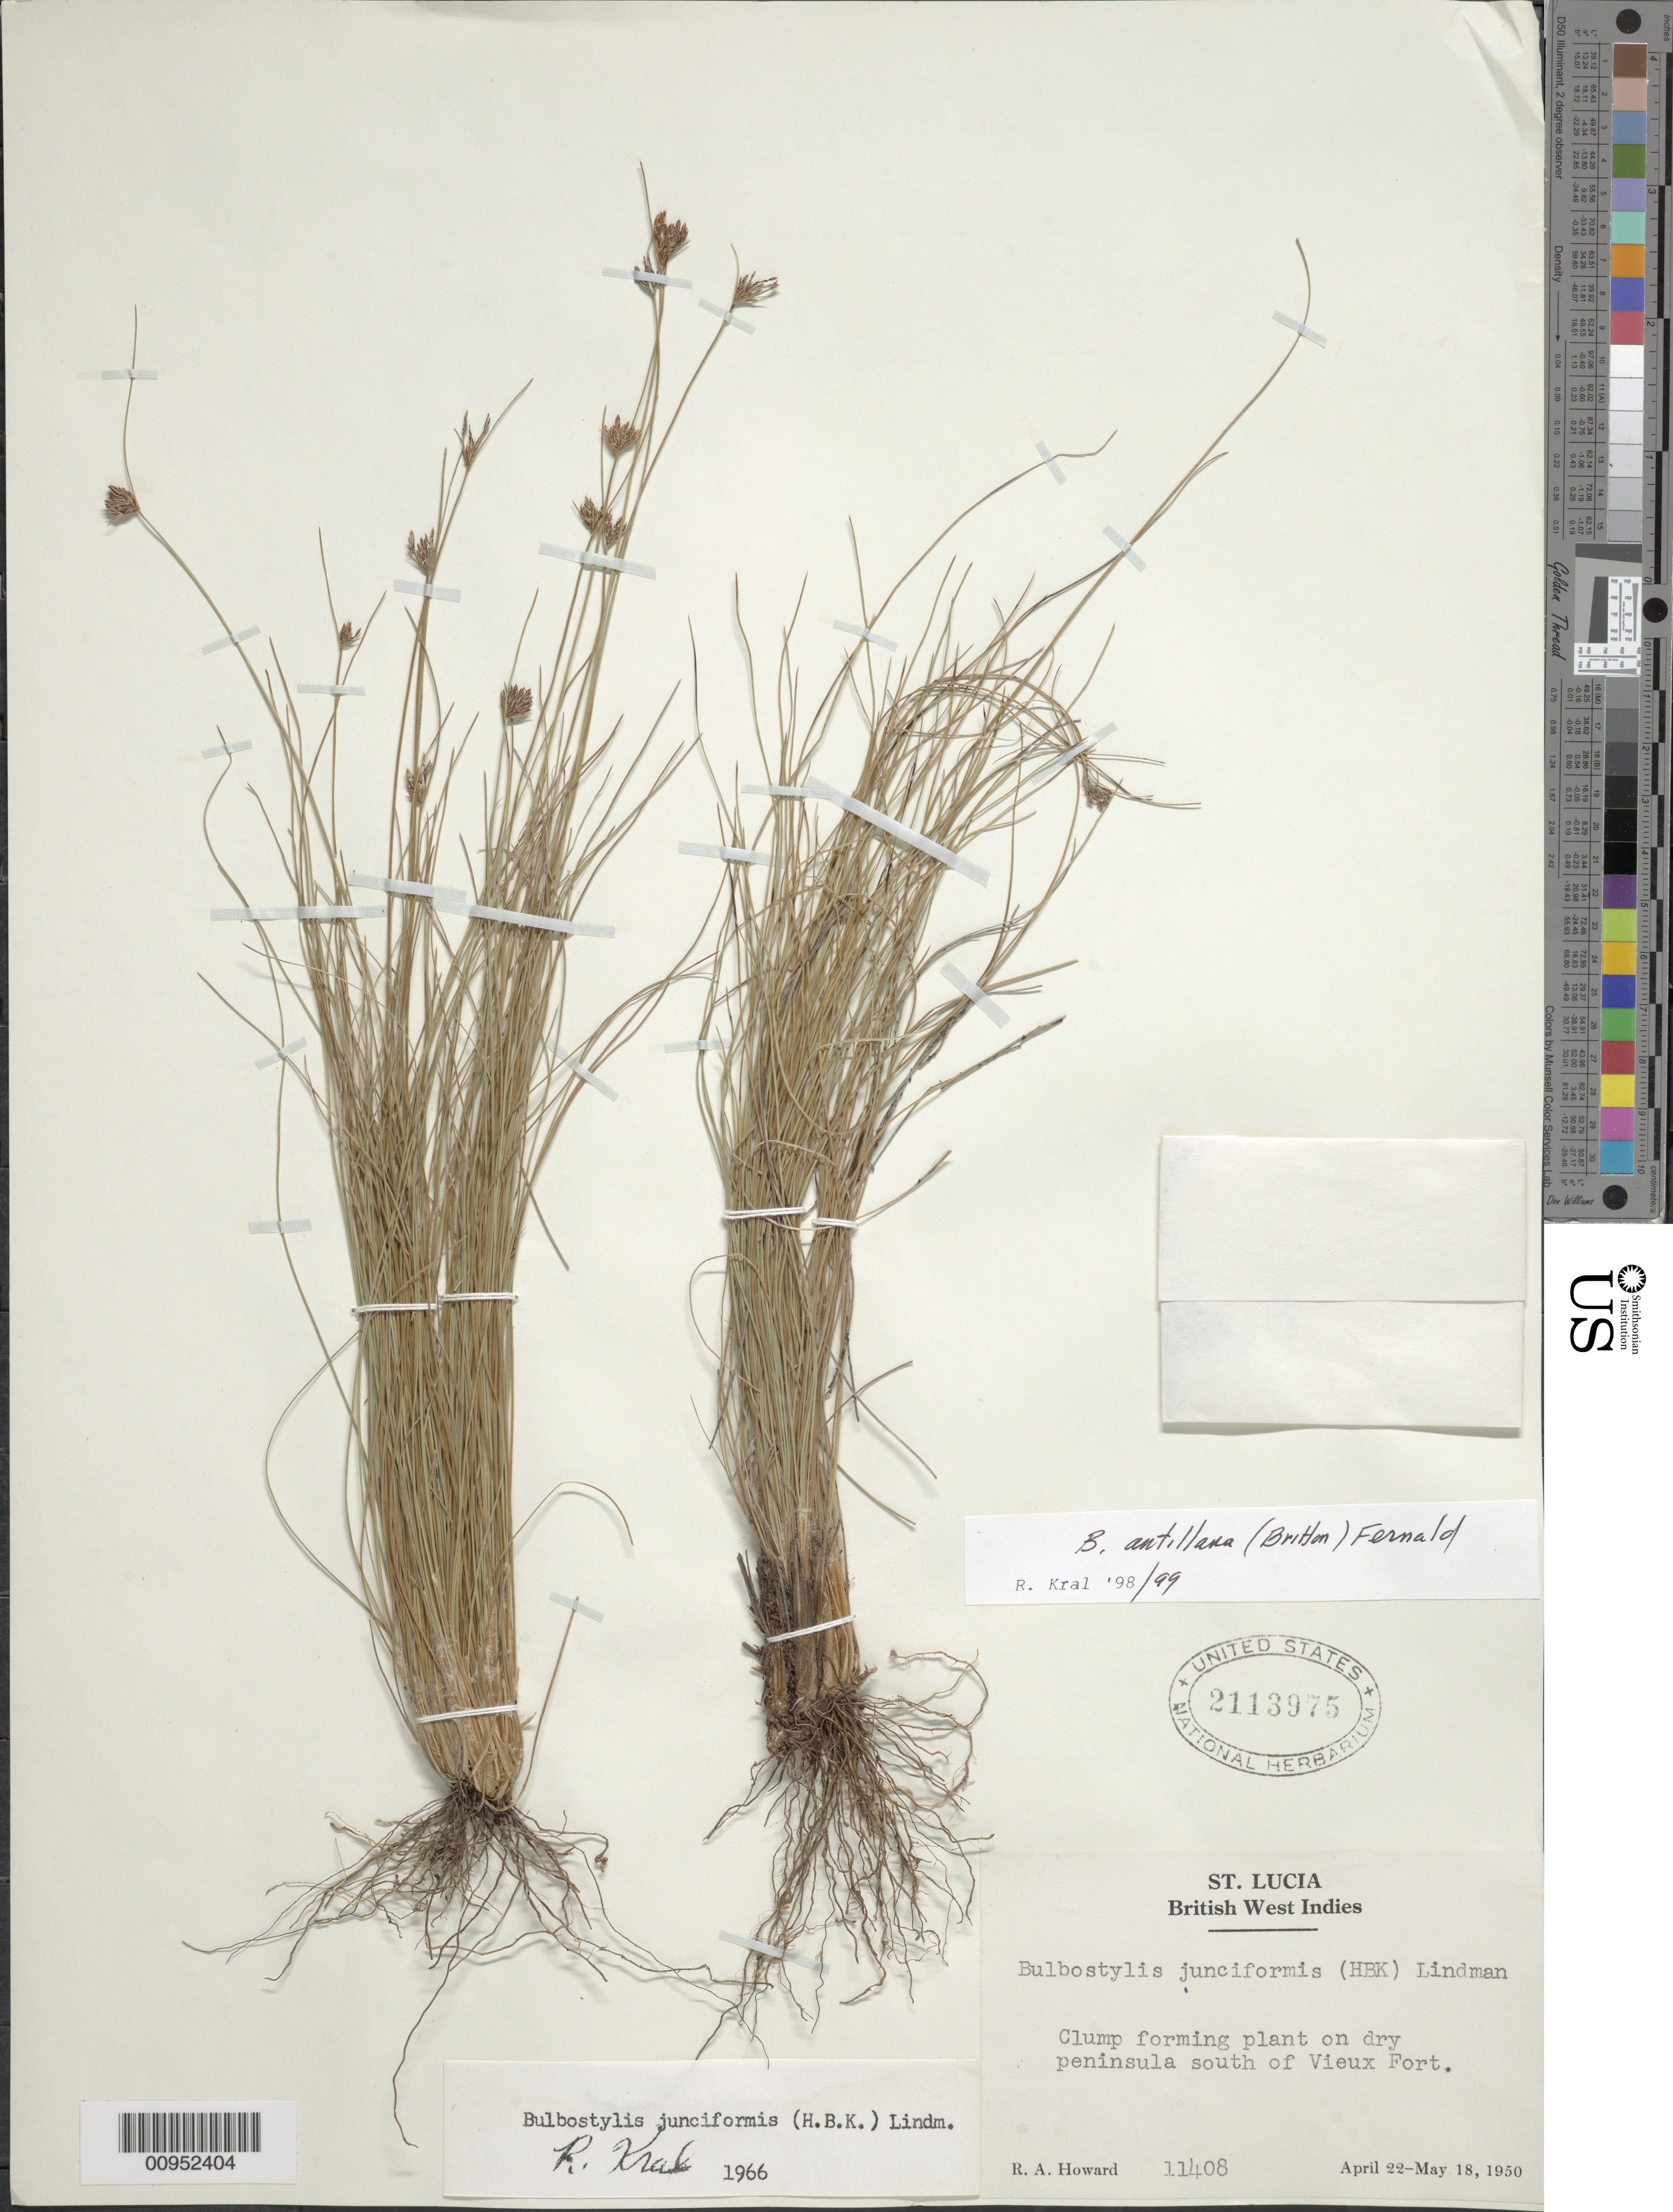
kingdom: Plantae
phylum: Tracheophyta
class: Liliopsida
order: Poales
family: Cyperaceae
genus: Bulbostylis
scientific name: Bulbostylis antillana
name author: (Britton) Fernald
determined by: Kral, Robert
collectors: R. A. Howard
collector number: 11408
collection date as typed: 22 Apr 1950 to 18 May 1950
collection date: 1950-04-22/1950-05-18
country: St. Lucia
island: St. Lucia I.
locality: Peninsula S of Vieux Fort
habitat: Dry land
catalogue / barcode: US 2113975